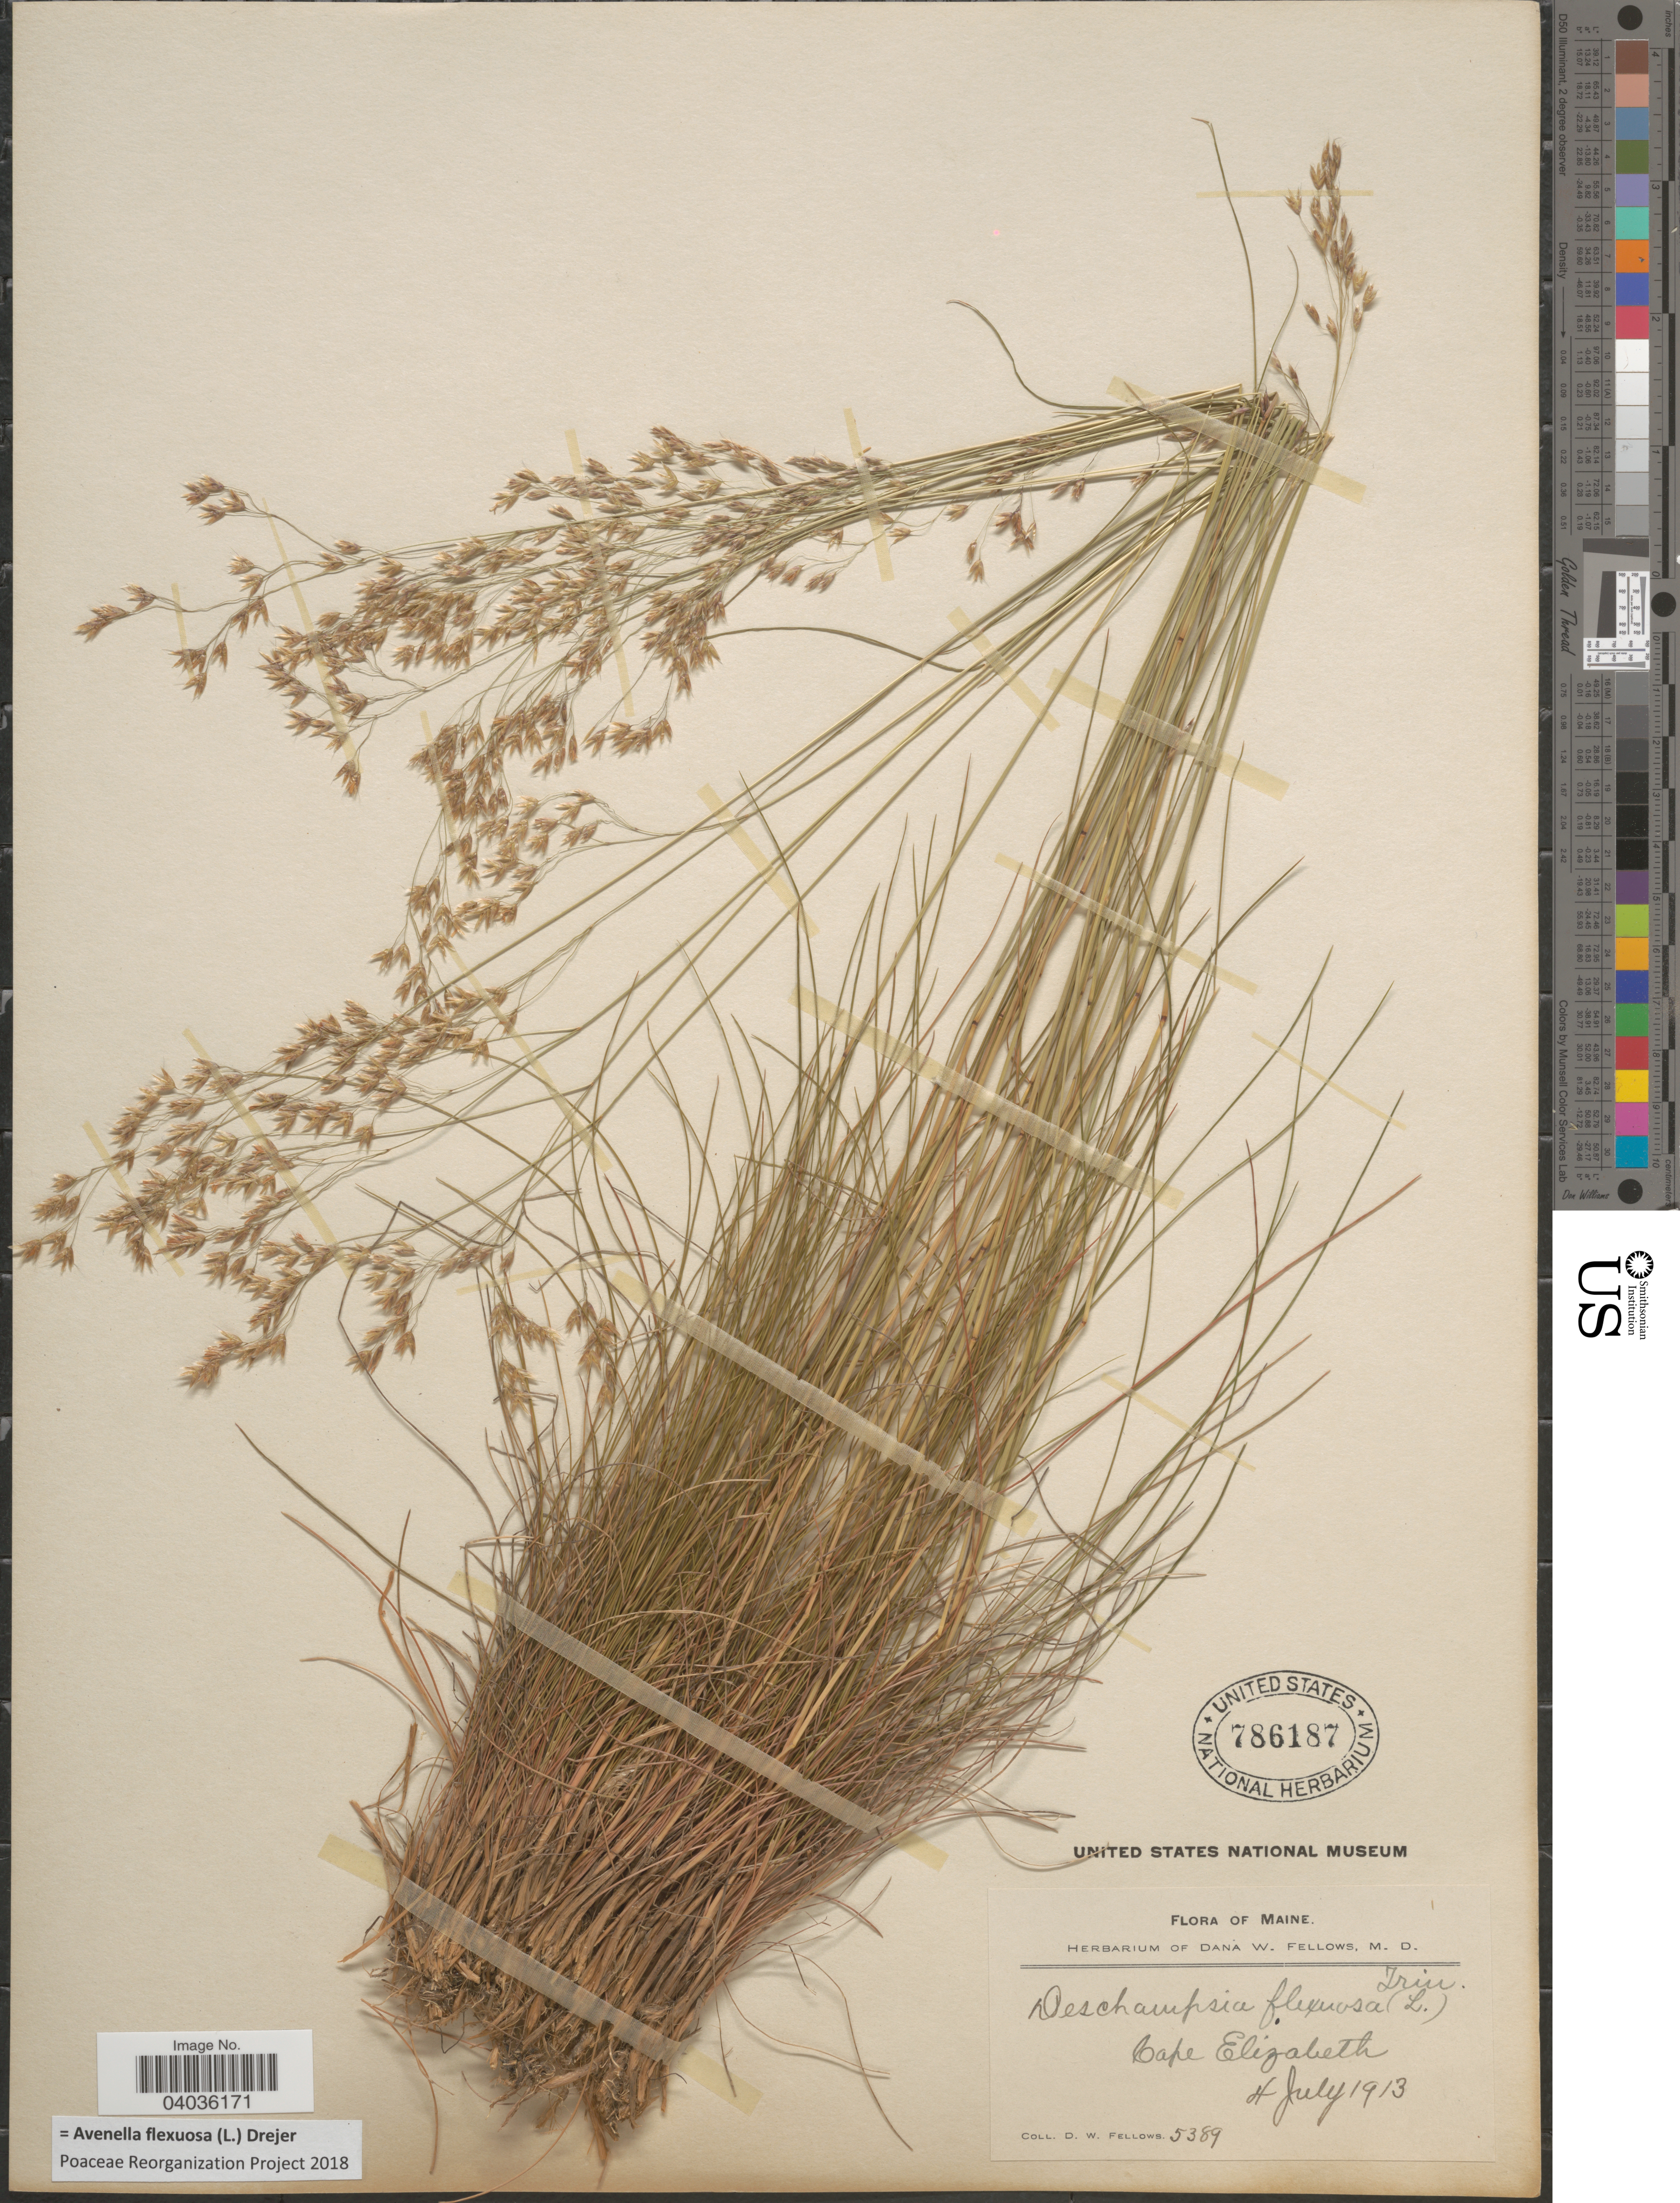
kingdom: Plantae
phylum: Tracheophyta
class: Liliopsida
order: Poales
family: Poaceae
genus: Avenella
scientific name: Avenella flexuosa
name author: (L.) Drejer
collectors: D. W. Fellows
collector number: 5389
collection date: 1913-07-04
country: United States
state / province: Maine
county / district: Cumberland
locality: Cape Elizabeth.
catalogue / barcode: US 786187